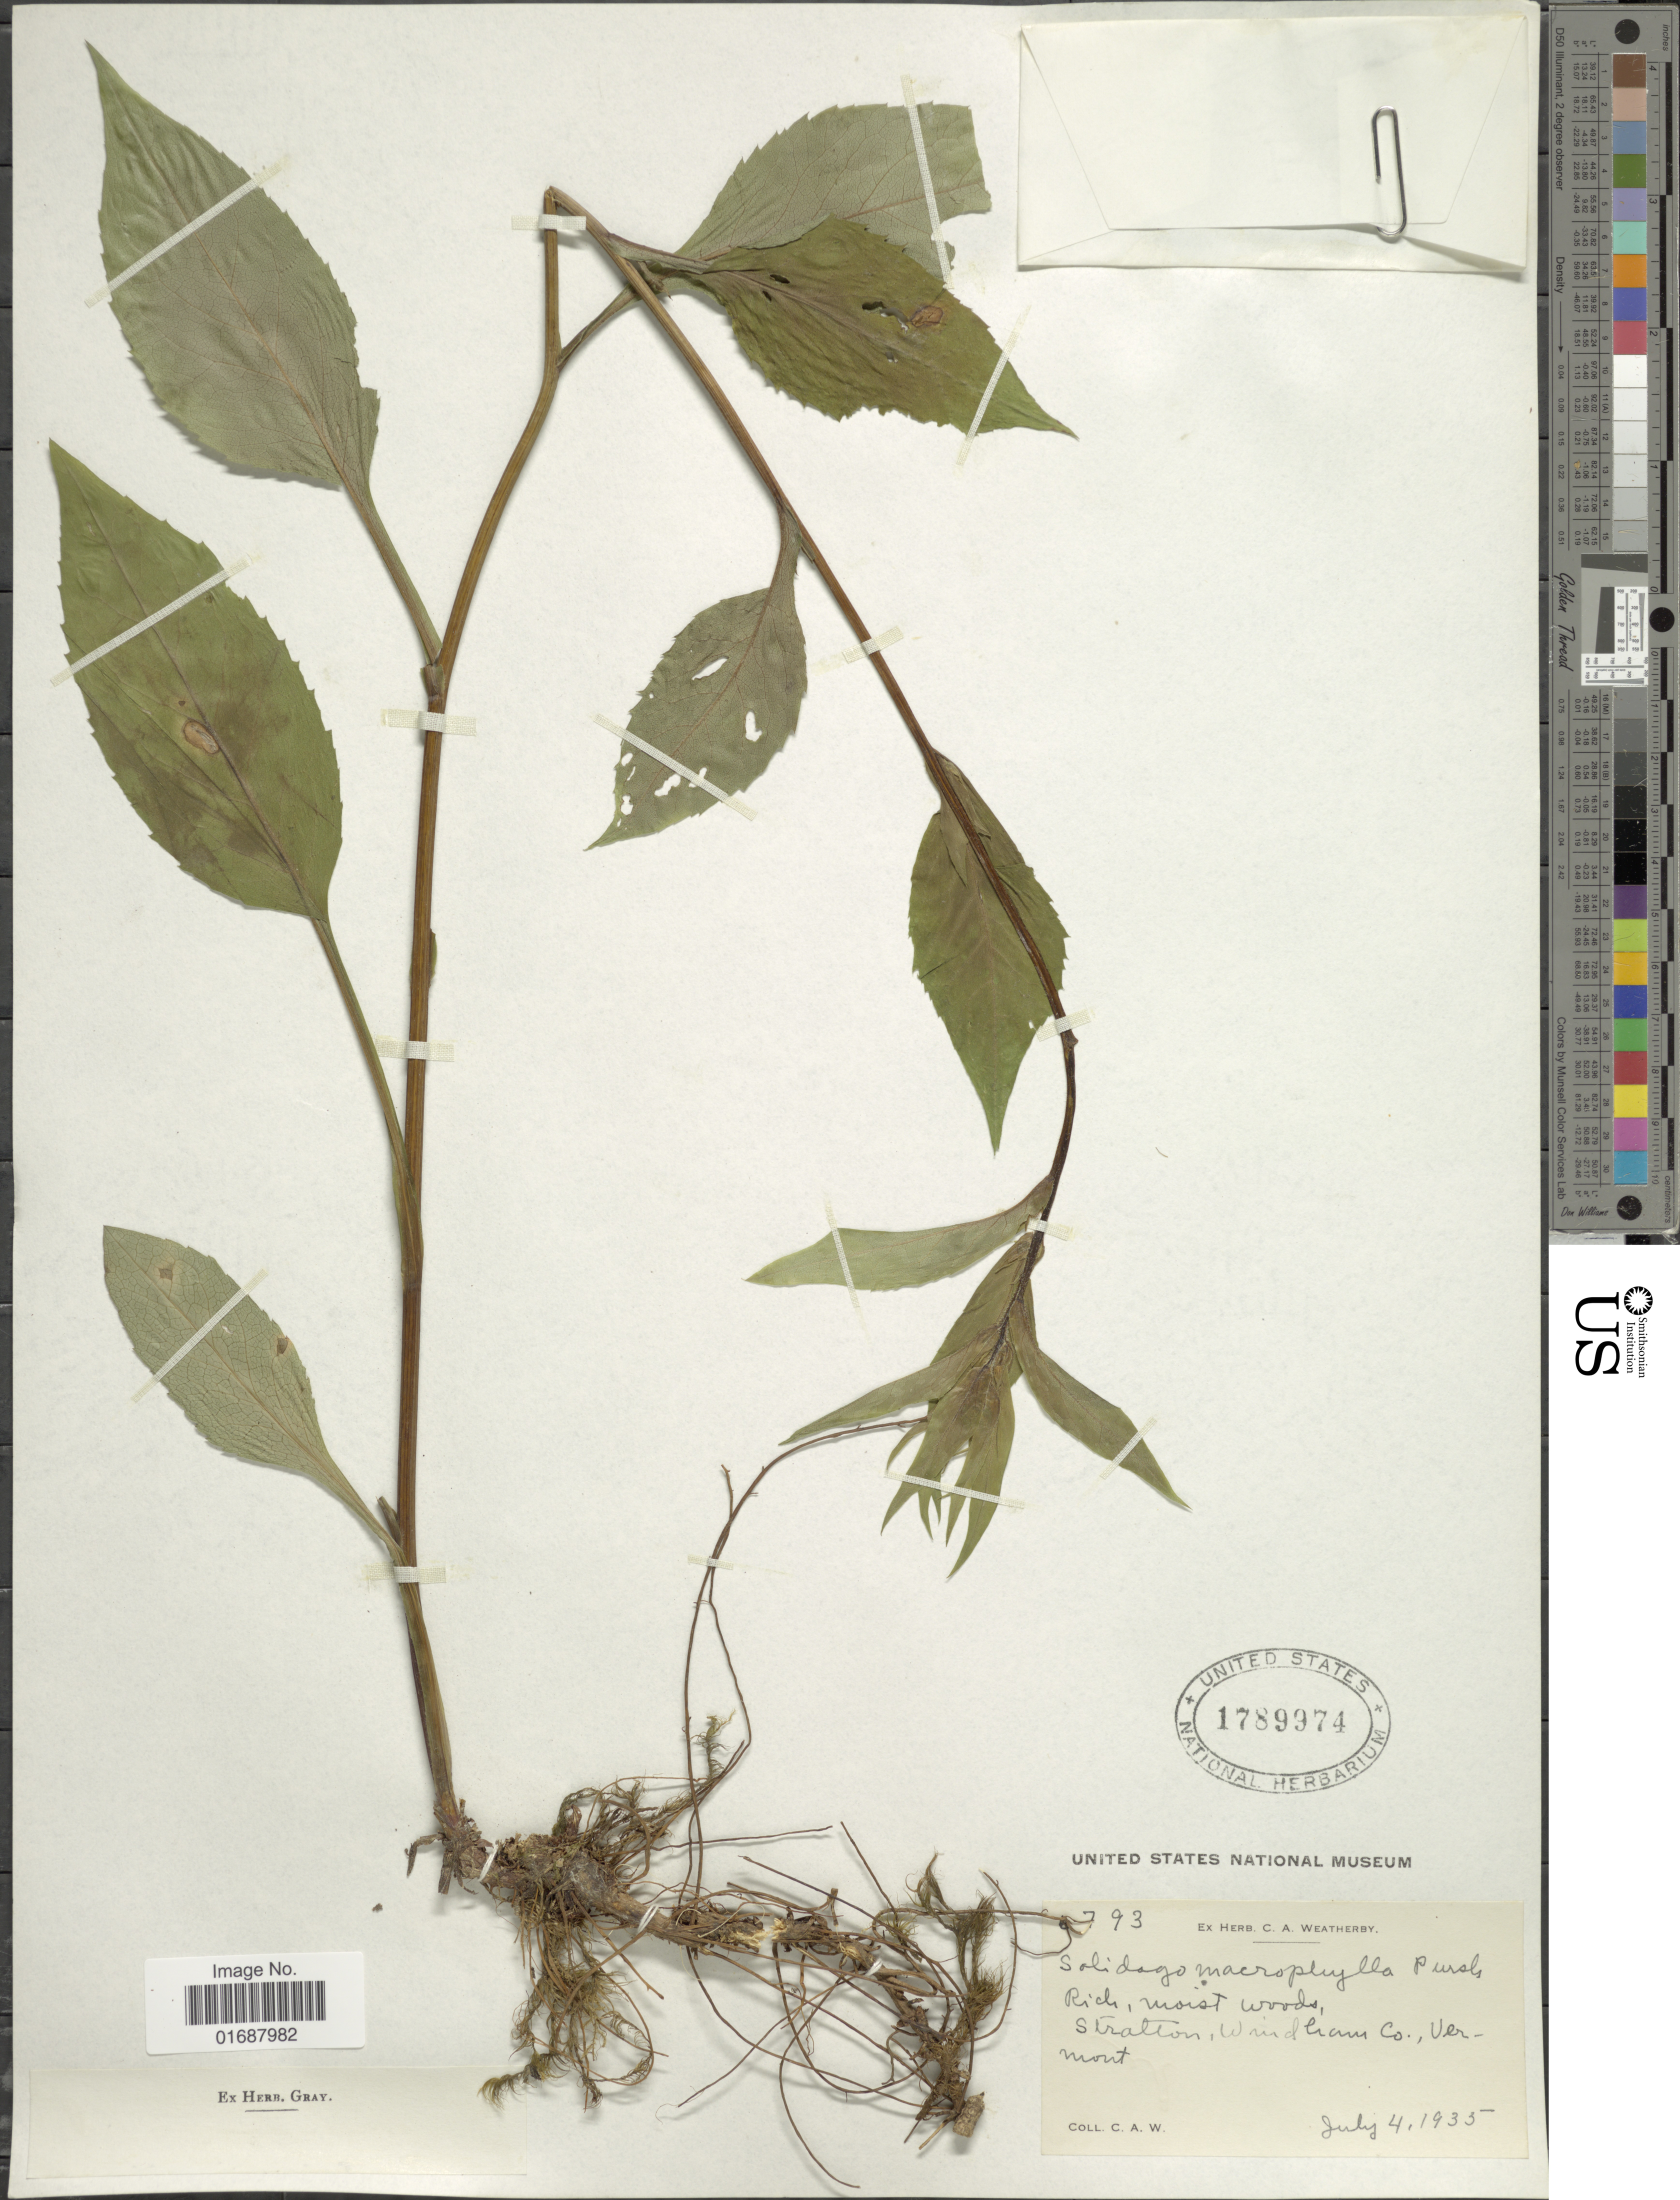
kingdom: Plantae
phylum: Tracheophyta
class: Magnoliopsida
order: Asterales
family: Asteraceae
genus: Solidago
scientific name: Solidago macrophylla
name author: Banks ex Pursh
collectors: C. A. Weatherby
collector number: !793*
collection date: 1935-07-04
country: United States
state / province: Vermont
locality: Stratton, Windliam Co., Vermont.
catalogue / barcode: US 1789974